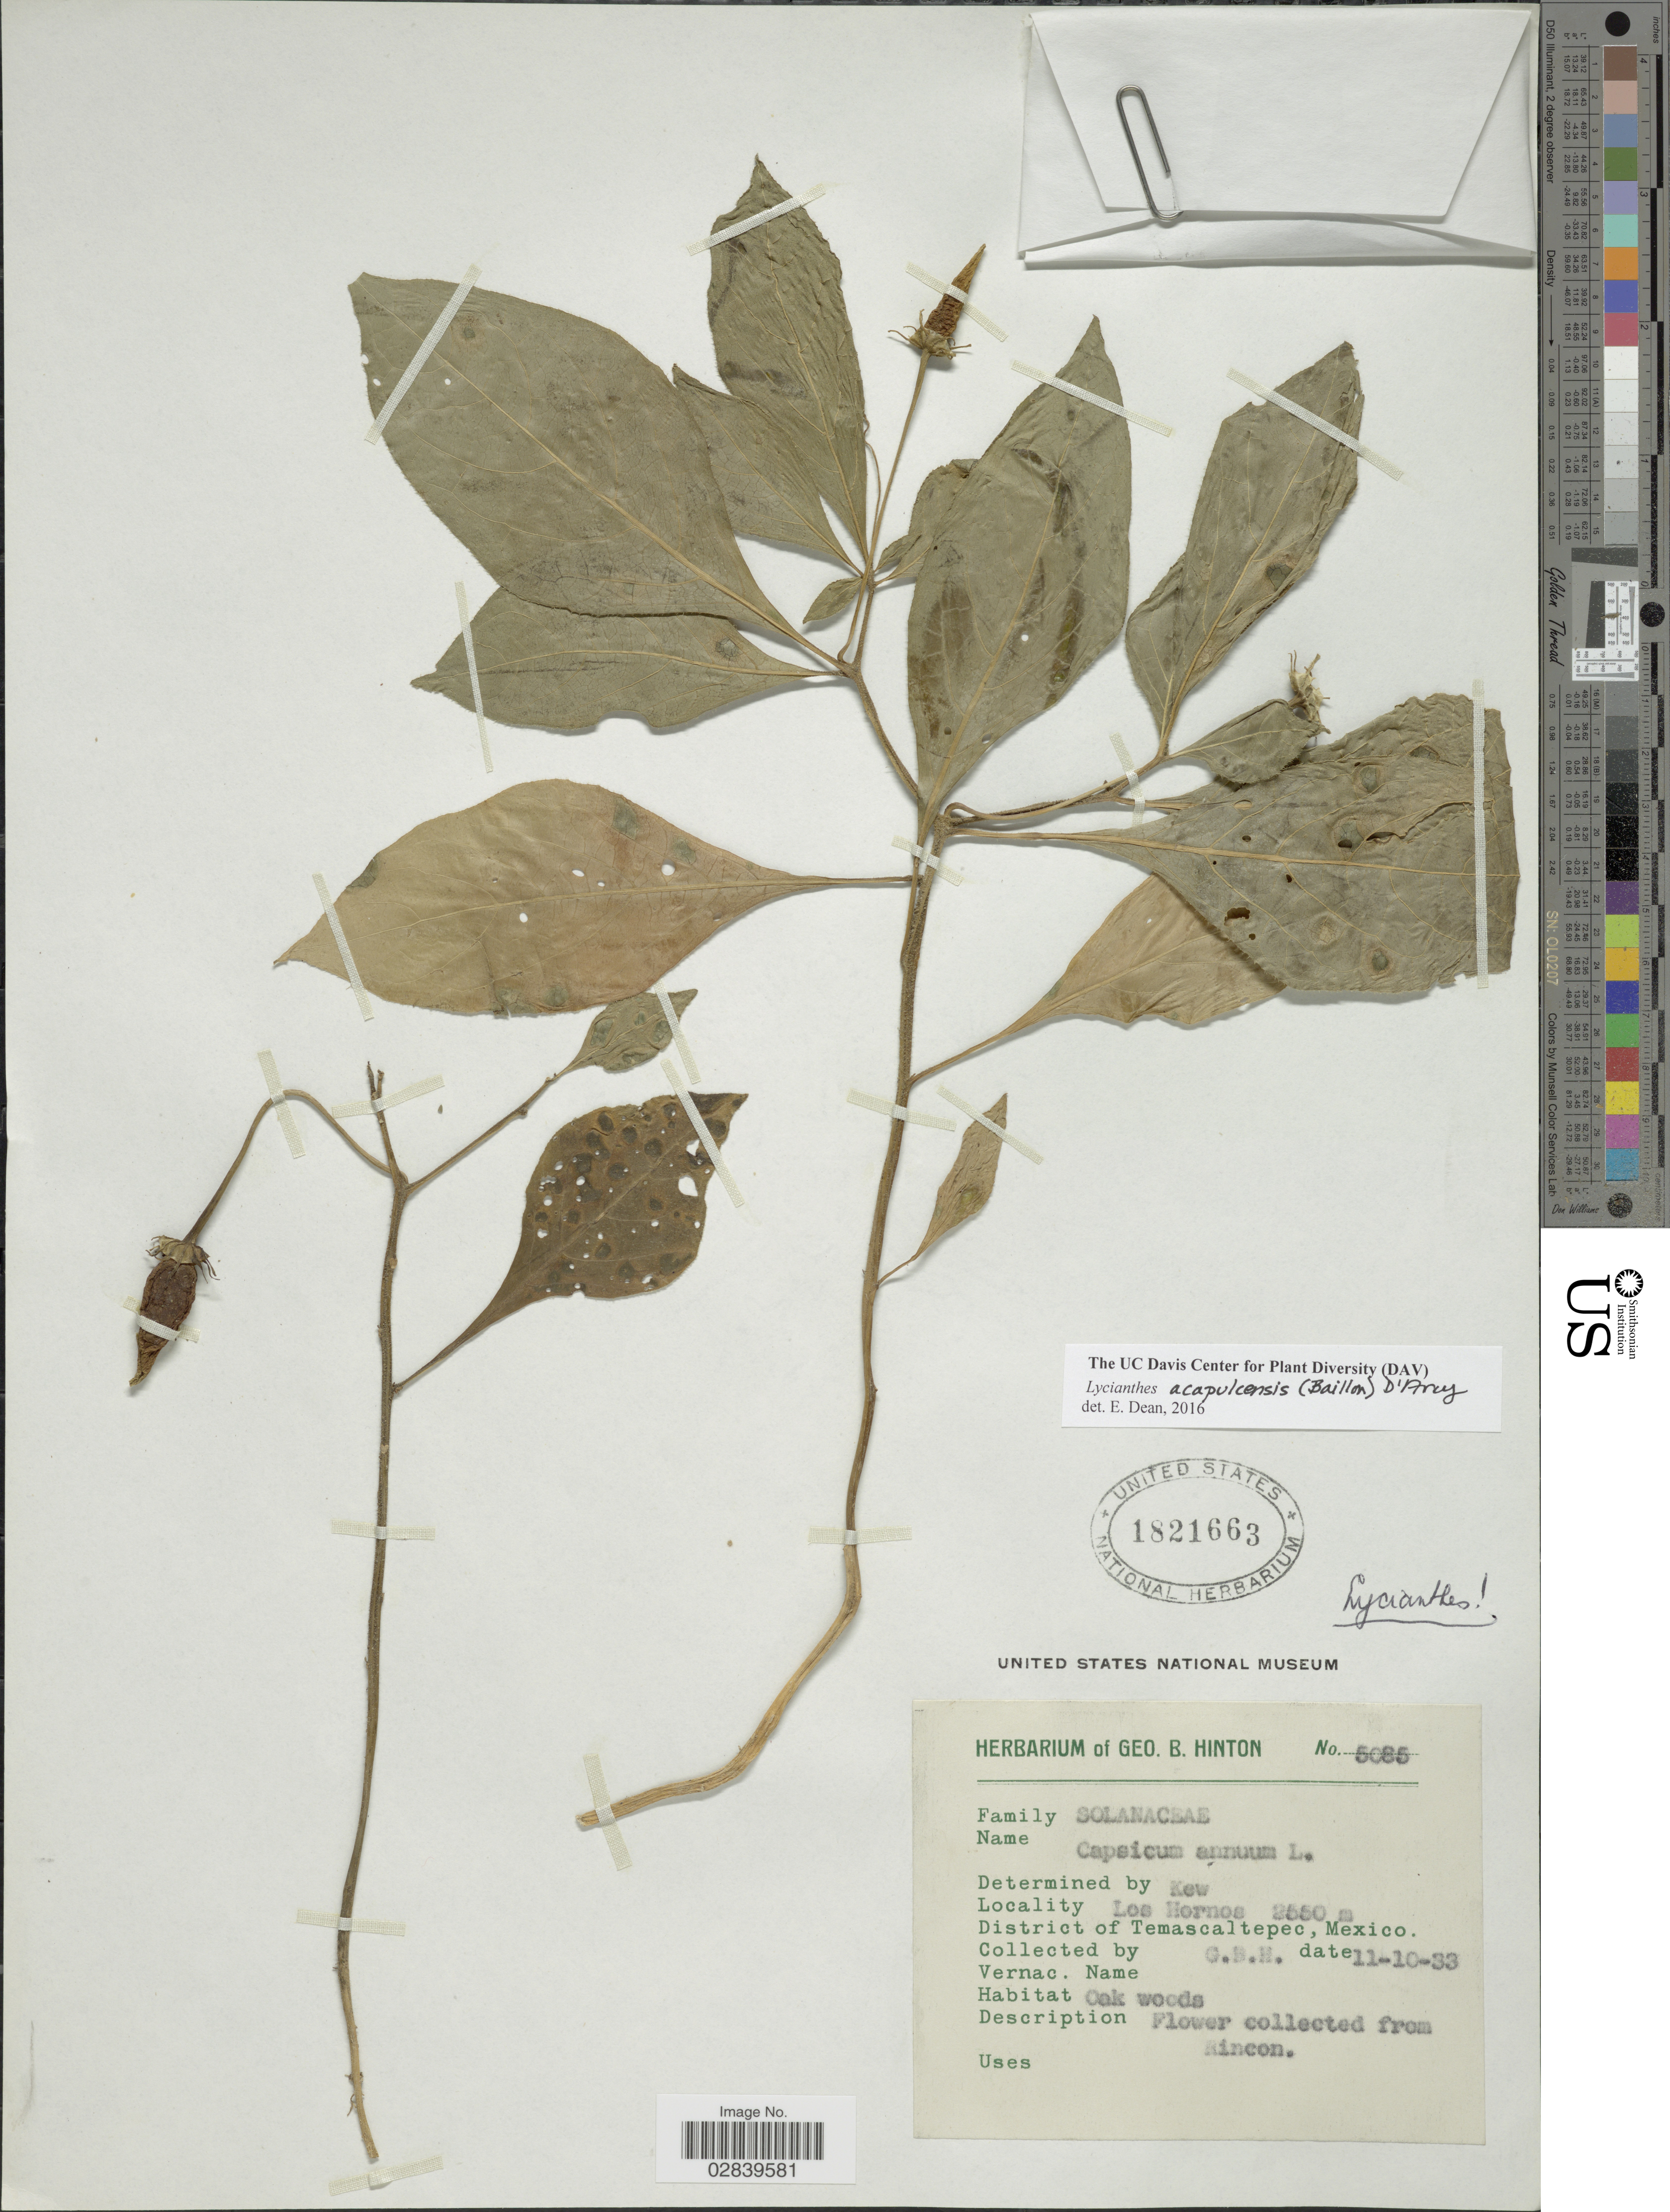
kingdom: Plantae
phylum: Tracheophyta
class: Magnoliopsida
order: Solanales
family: Solanaceae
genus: Lycianthes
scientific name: Lycianthes acapulcensis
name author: (Baill.) D'Arcy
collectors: G. B. Hinton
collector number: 5085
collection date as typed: Transcribed d/m/y: 11/10/33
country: Mexico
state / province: México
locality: Los Hornos, District of Temascaltepec.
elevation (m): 2550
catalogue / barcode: US 1821663